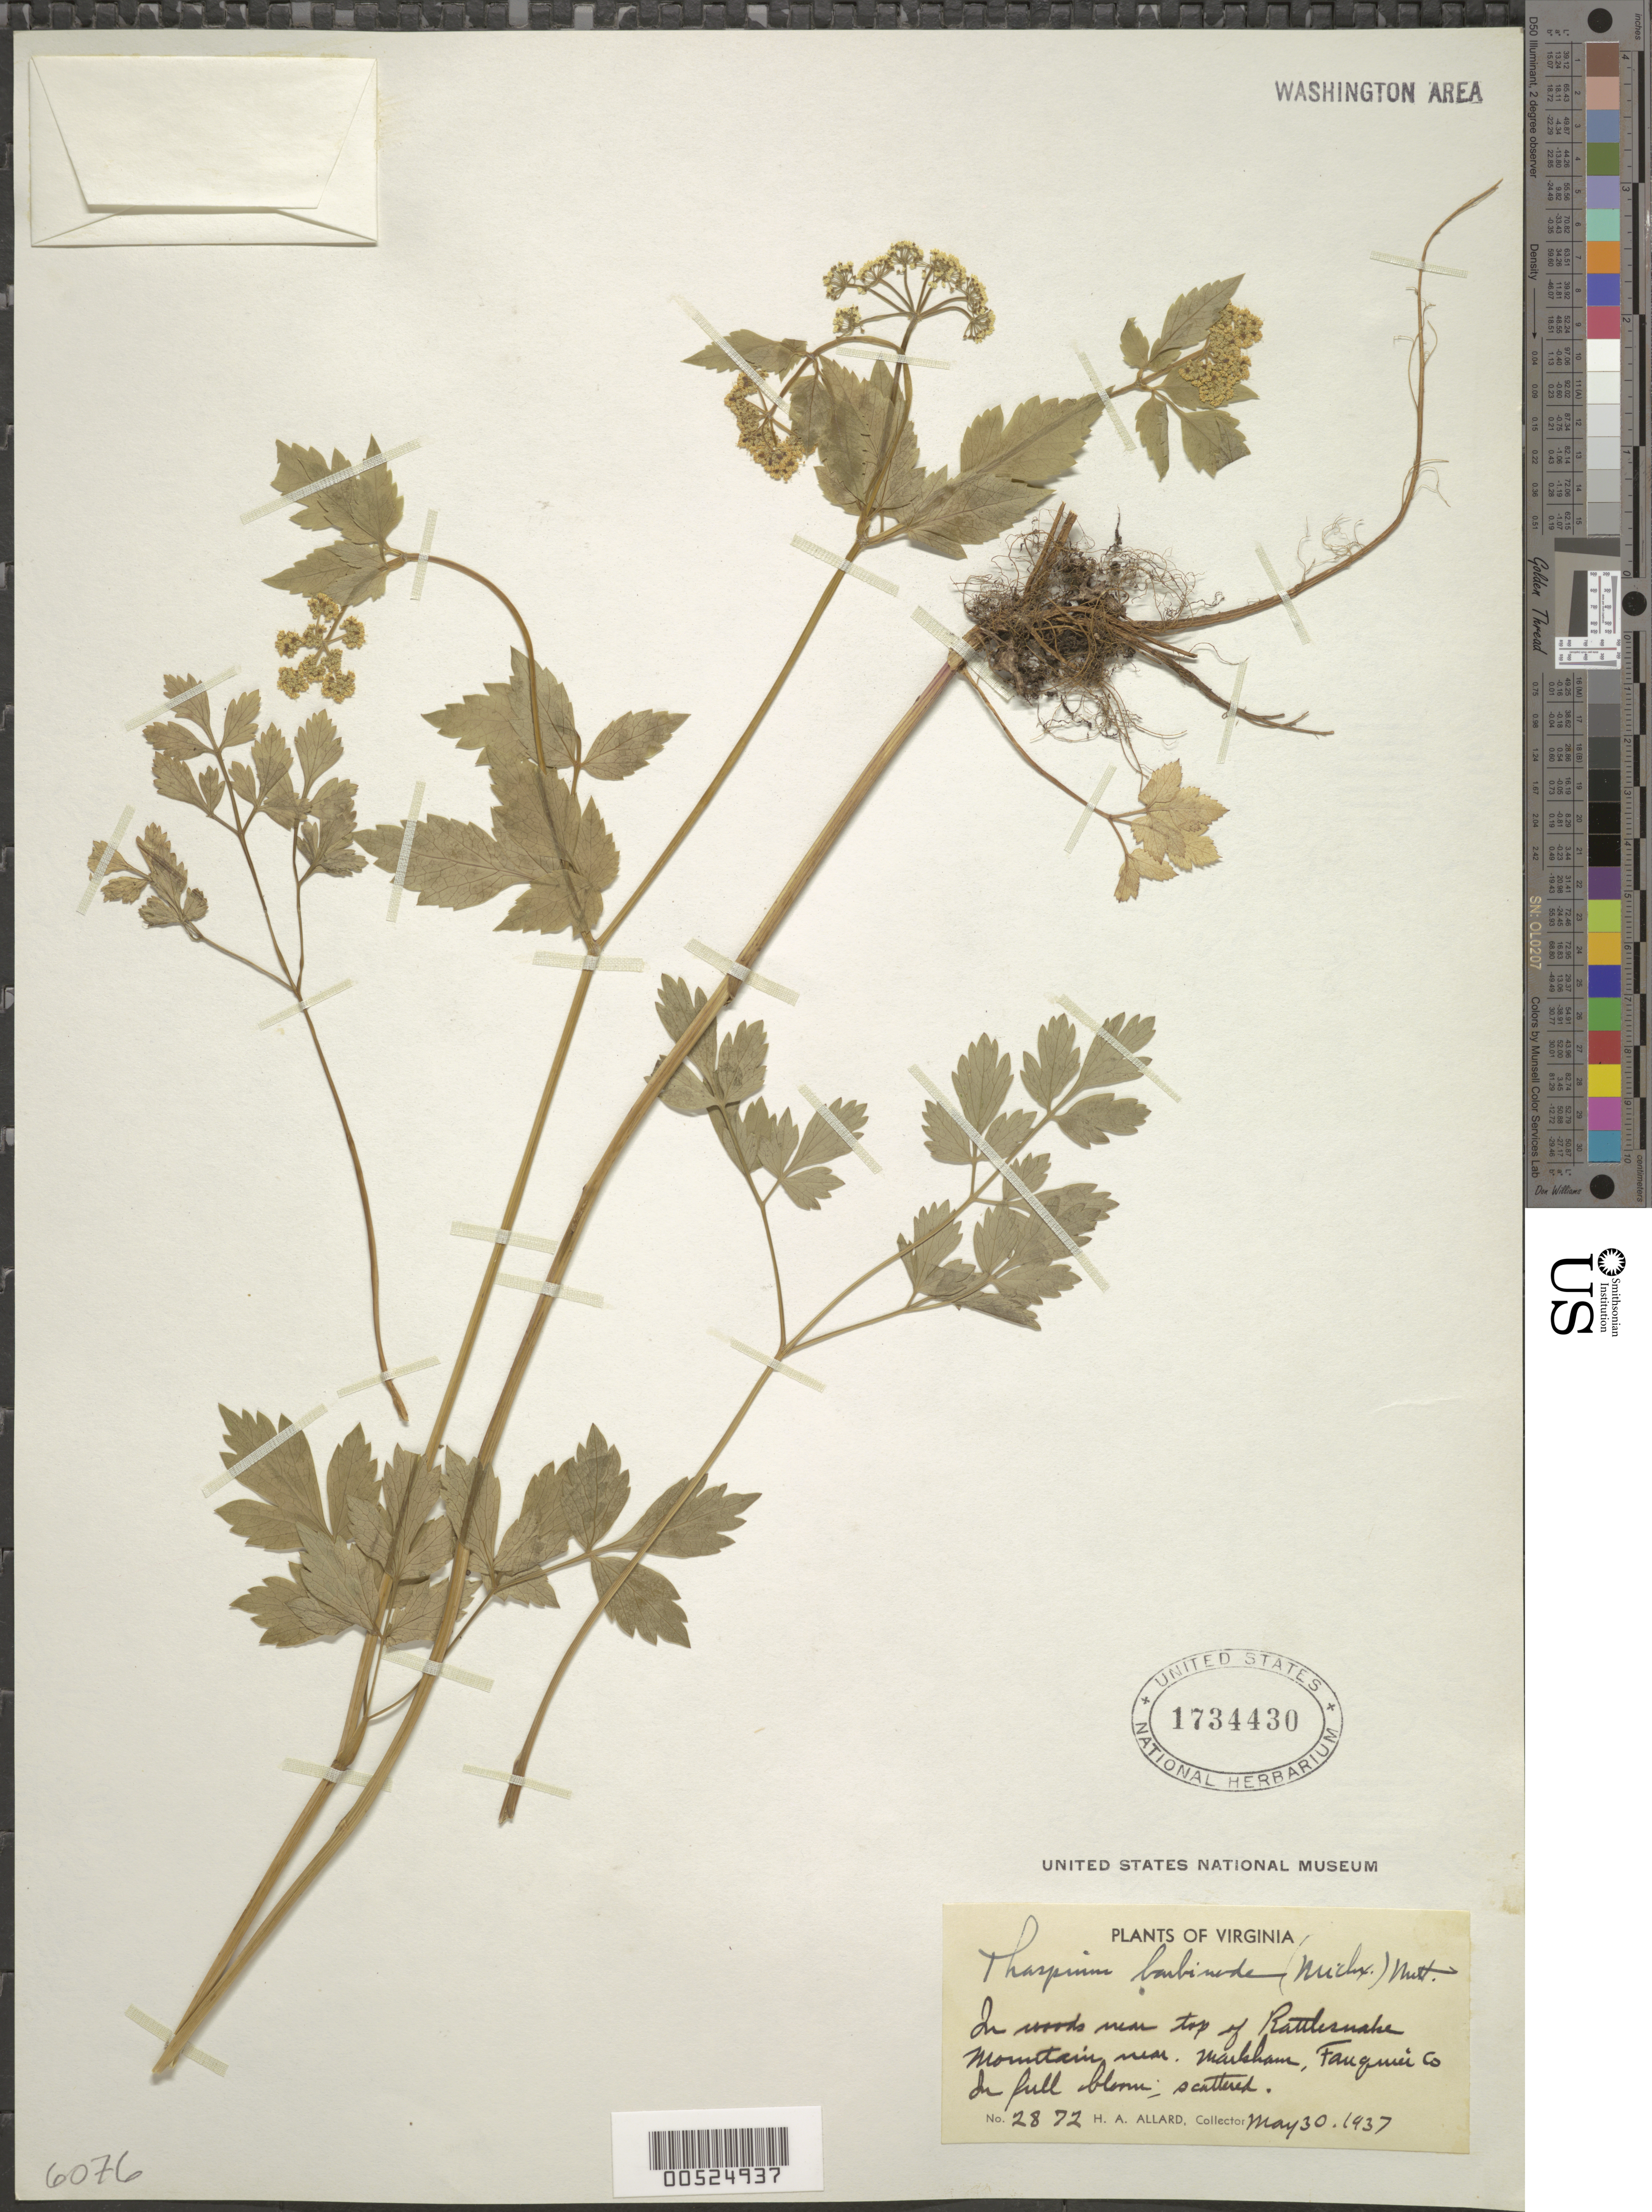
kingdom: Plantae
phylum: Tracheophyta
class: Magnoliopsida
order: Apiales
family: Apiaceae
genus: Thaspium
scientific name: Thaspium barbinode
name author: (Michx.) Nutt.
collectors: H. A. Allard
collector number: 2872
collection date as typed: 30 May 1937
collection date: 1937-05-30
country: United States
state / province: Virginia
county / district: Fauquier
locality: Rattlesnake Mountain, near top of, Markham.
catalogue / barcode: US 1734430